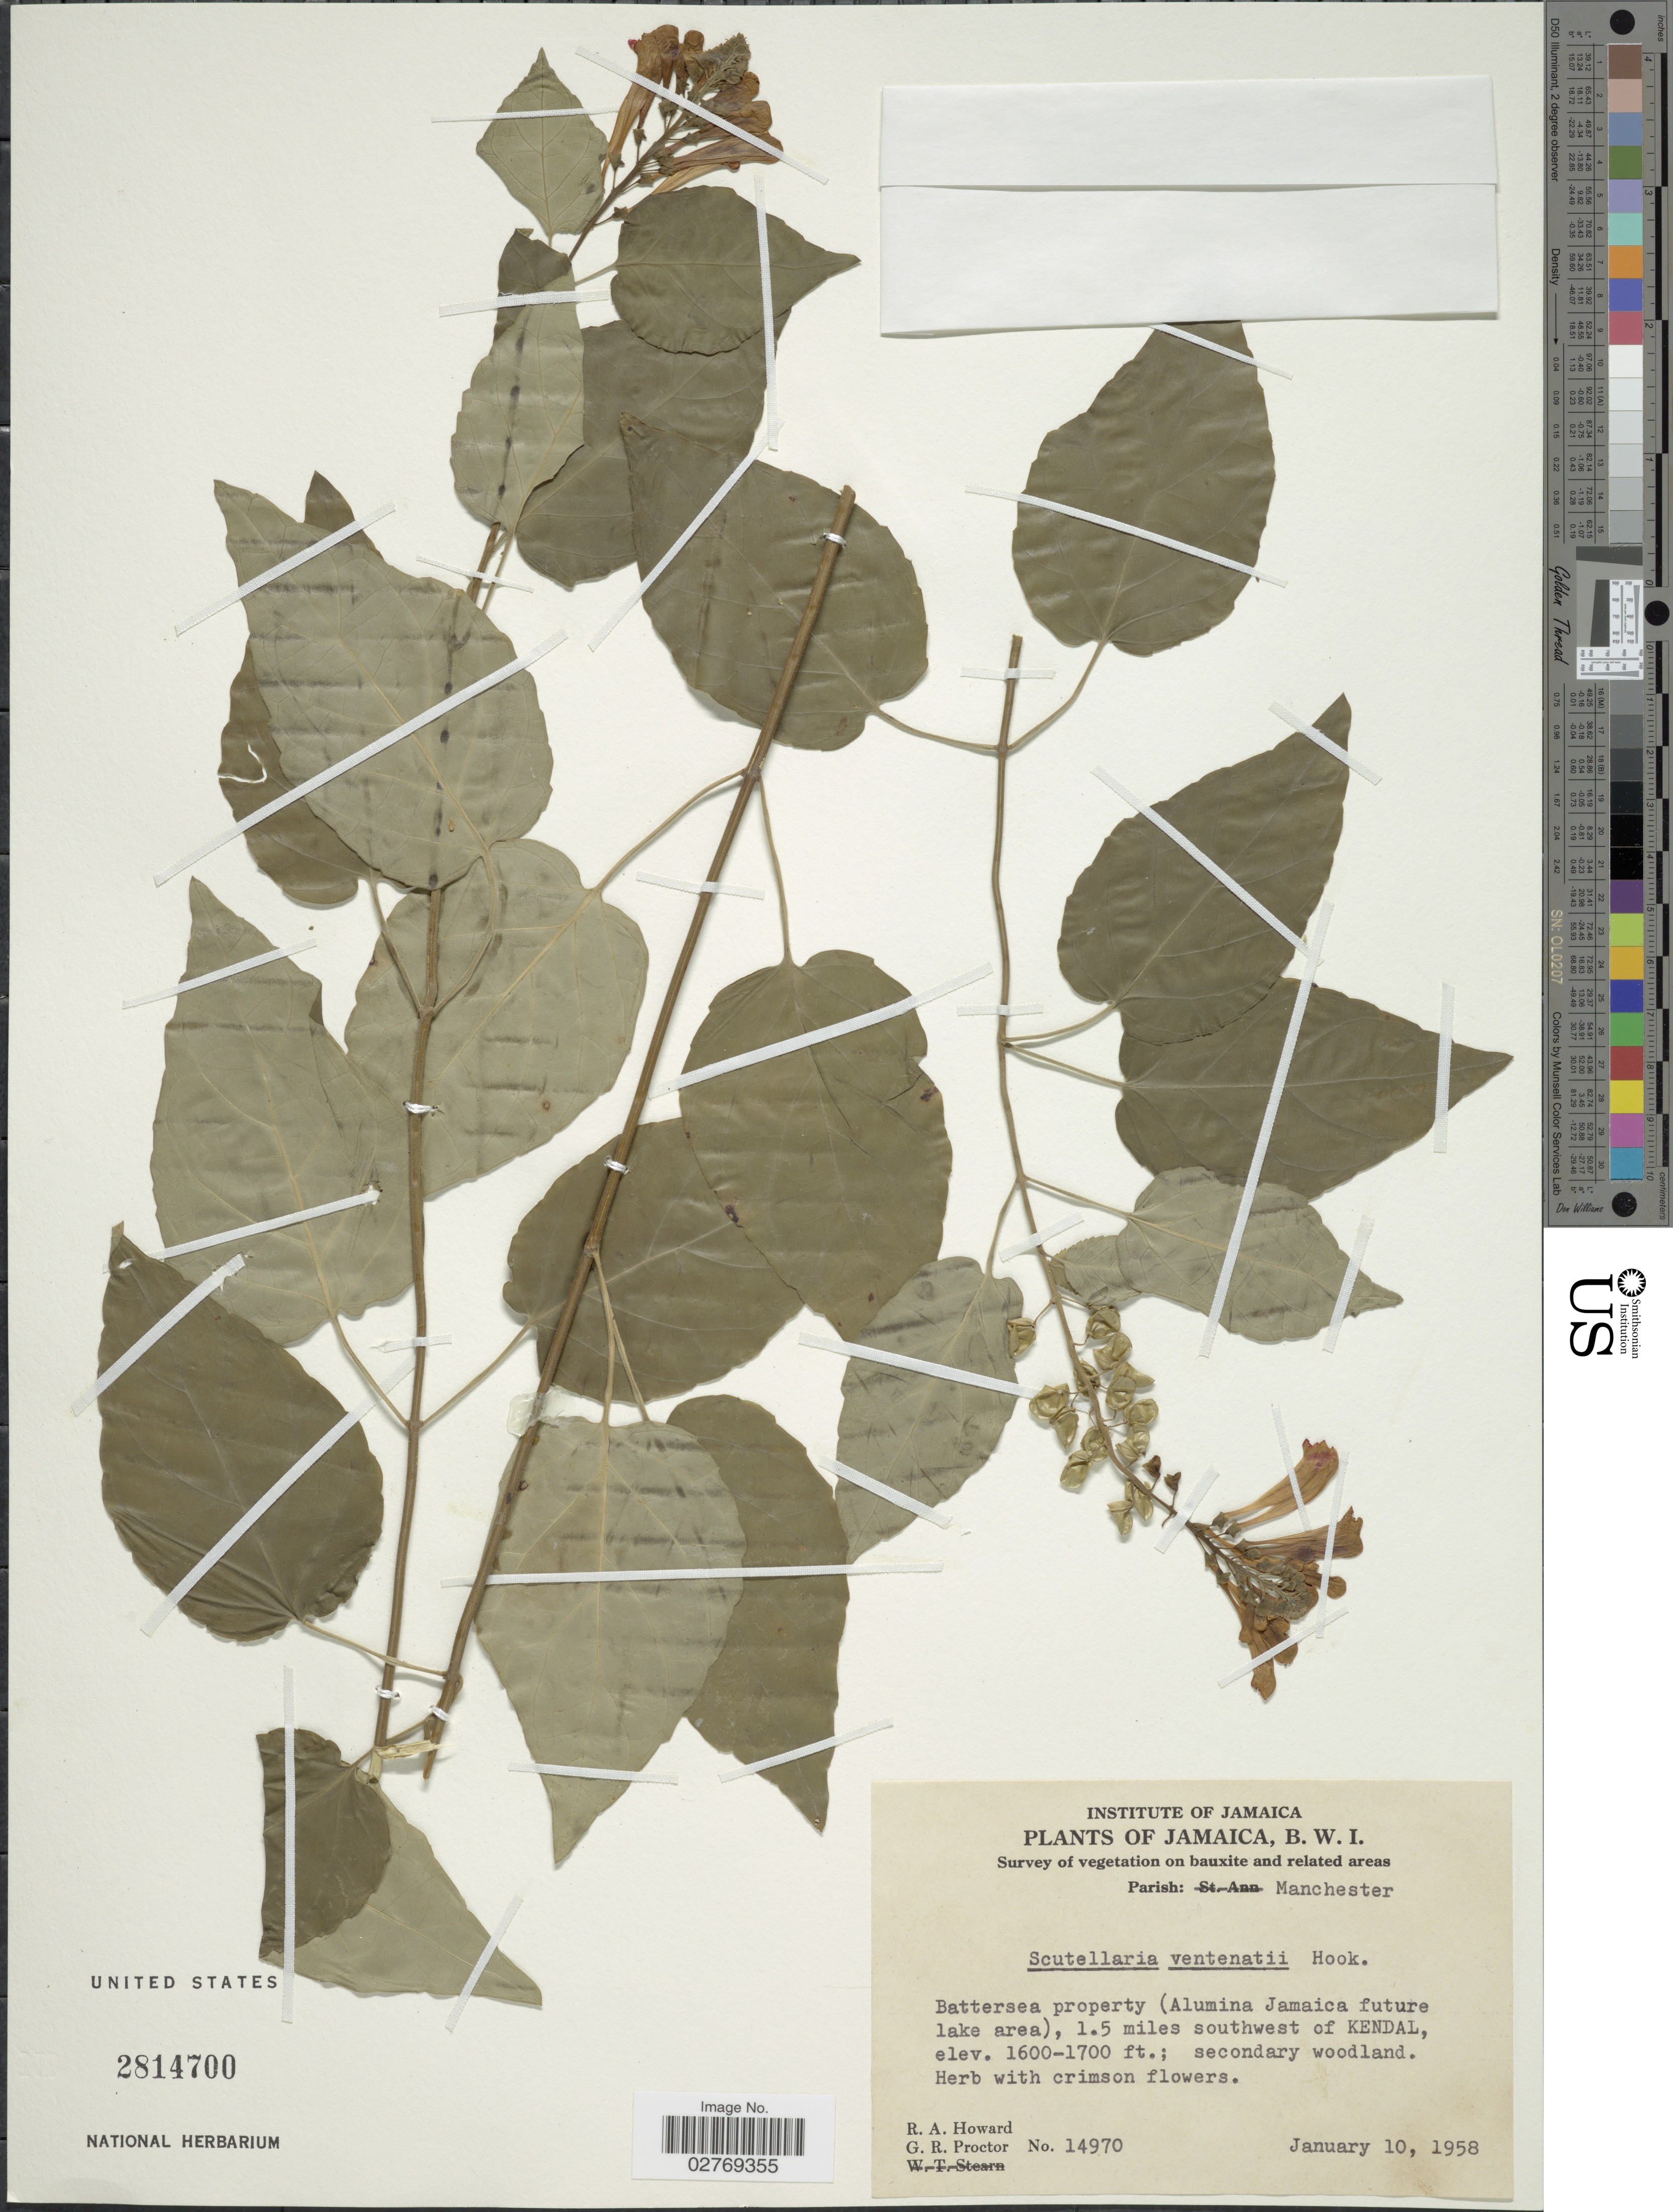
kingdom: Plantae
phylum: Tracheophyta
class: Magnoliopsida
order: Lamiales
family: Lamiaceae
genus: Scutellaria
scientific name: Scutellaria ventenatii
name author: Hook.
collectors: R. A. Howard & G. Proctor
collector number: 14970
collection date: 1958-01-10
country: Jamaica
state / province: Manchester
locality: B. W. I. Parish: Manchester, Battersea property (Alumina Jamaica future lake area), 1.5 miles southwest of Kendal.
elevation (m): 488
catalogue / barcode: US 2814700